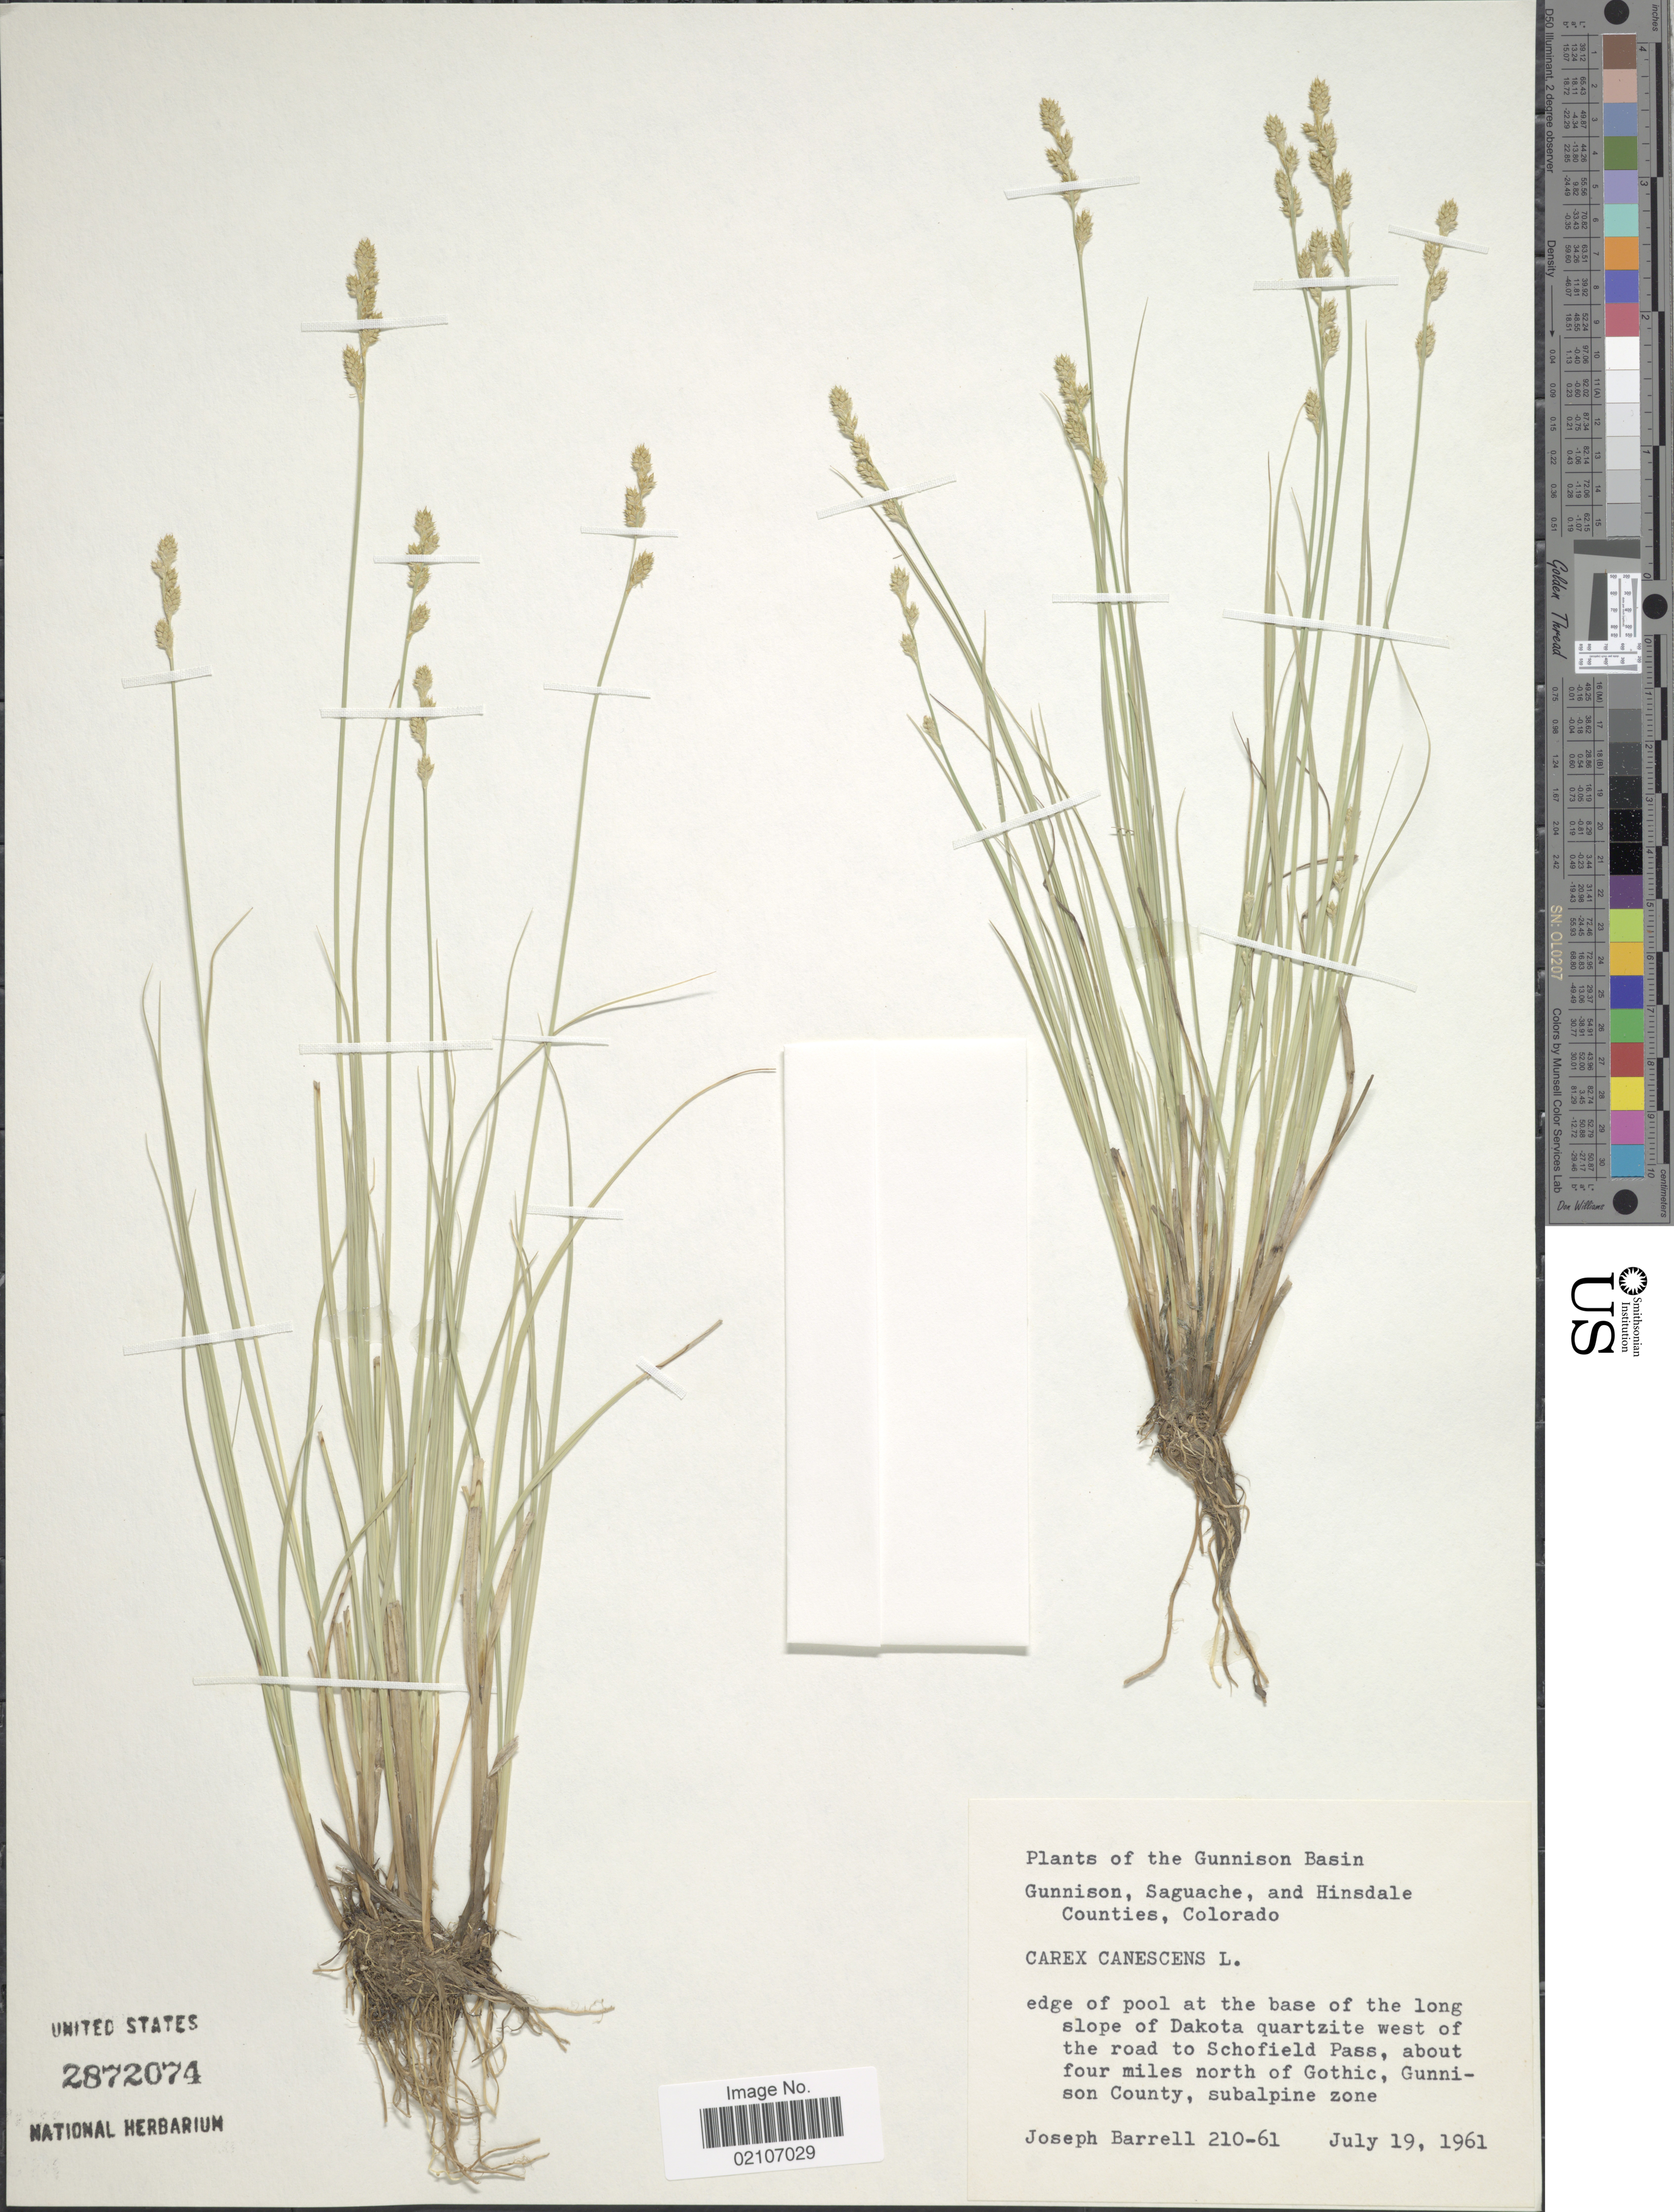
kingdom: Plantae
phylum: Tracheophyta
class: Liliopsida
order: Poales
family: Cyperaceae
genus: Carex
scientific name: Carex canescens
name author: L.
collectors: J. Barrell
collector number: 210-61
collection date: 1961-07-19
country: United States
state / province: Colorado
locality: The Gunnison Basin, Gunnison, Saguache, and Hinsdale Counties, edge of pool at the base of the long slope of Dakota quartzite west of the road to Schofield Pass, about four miles north of Gothic, Gunnison County, Subalpine zone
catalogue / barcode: US 2872074